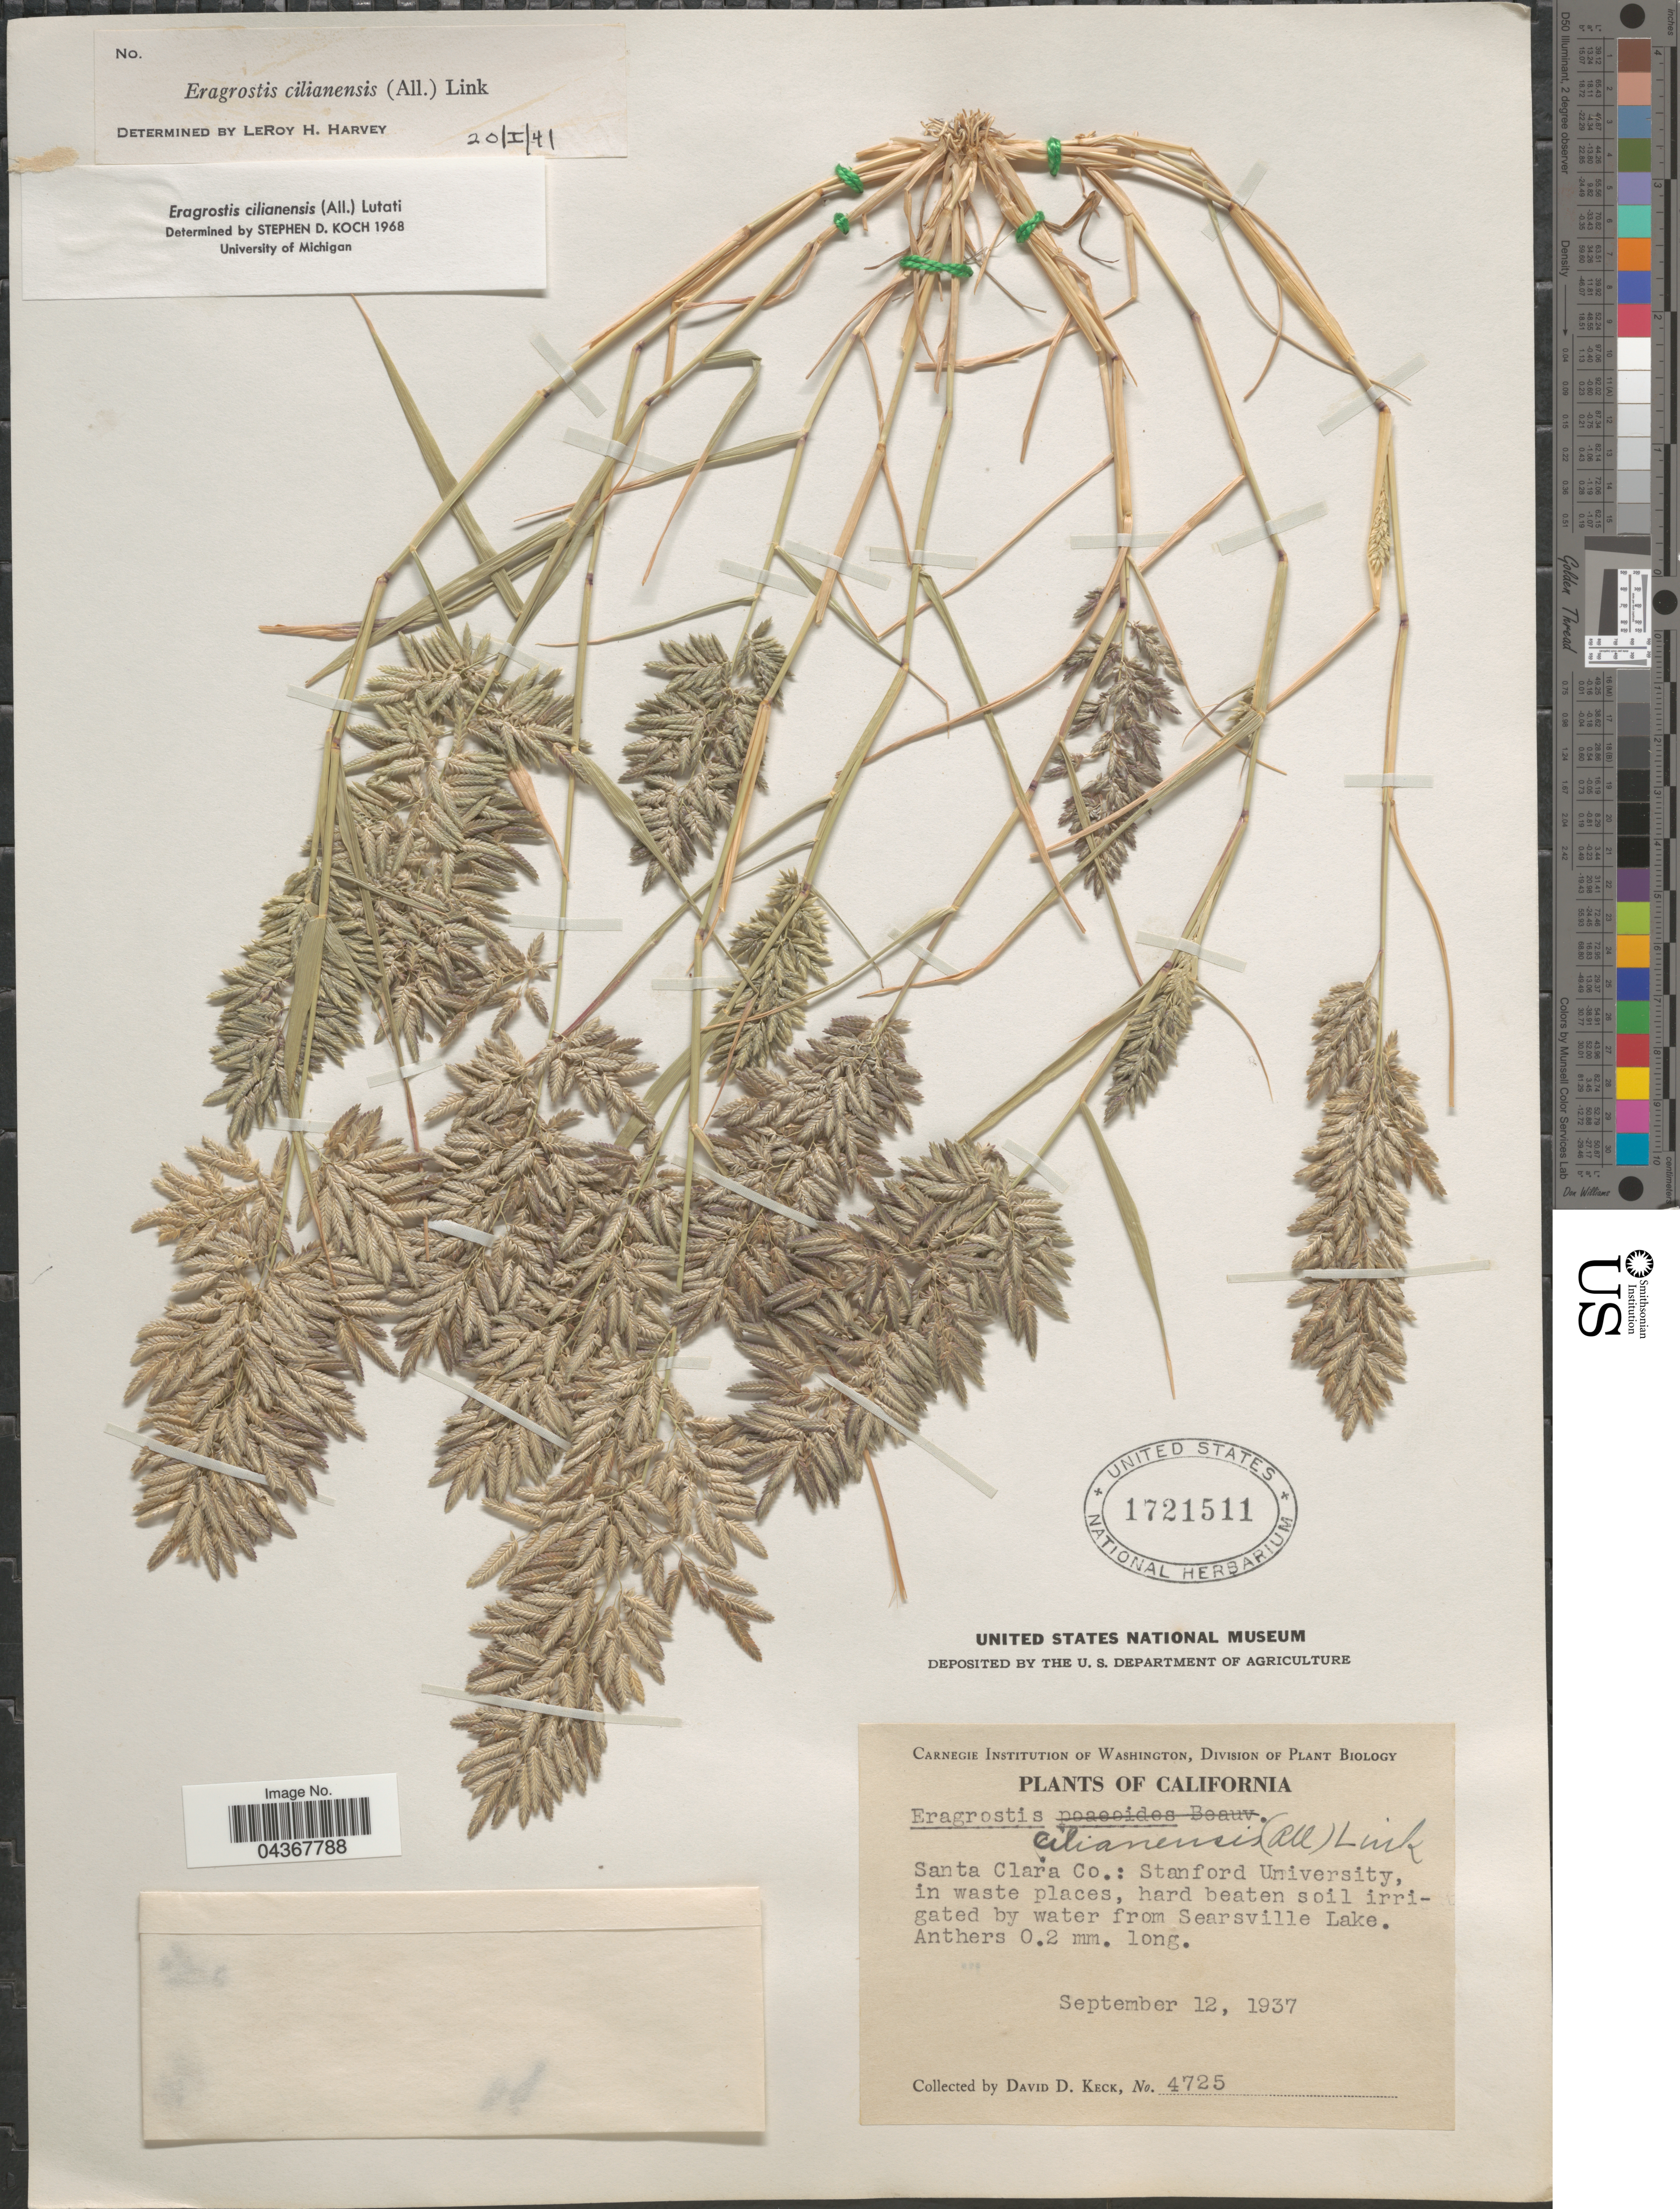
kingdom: Plantae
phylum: Tracheophyta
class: Liliopsida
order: Poales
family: Poaceae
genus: Eragrostis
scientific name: Eragrostis cilianensis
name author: (Bellardi) Vignolo ex Janch.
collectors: D. D. Keck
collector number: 4725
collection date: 1937-09-12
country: United States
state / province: California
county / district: Santa Clara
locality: Santa Clara Co.: Stanford University, in waste places, hard beaten soil irrigated by water from Searsville Lake.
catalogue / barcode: US 1721511